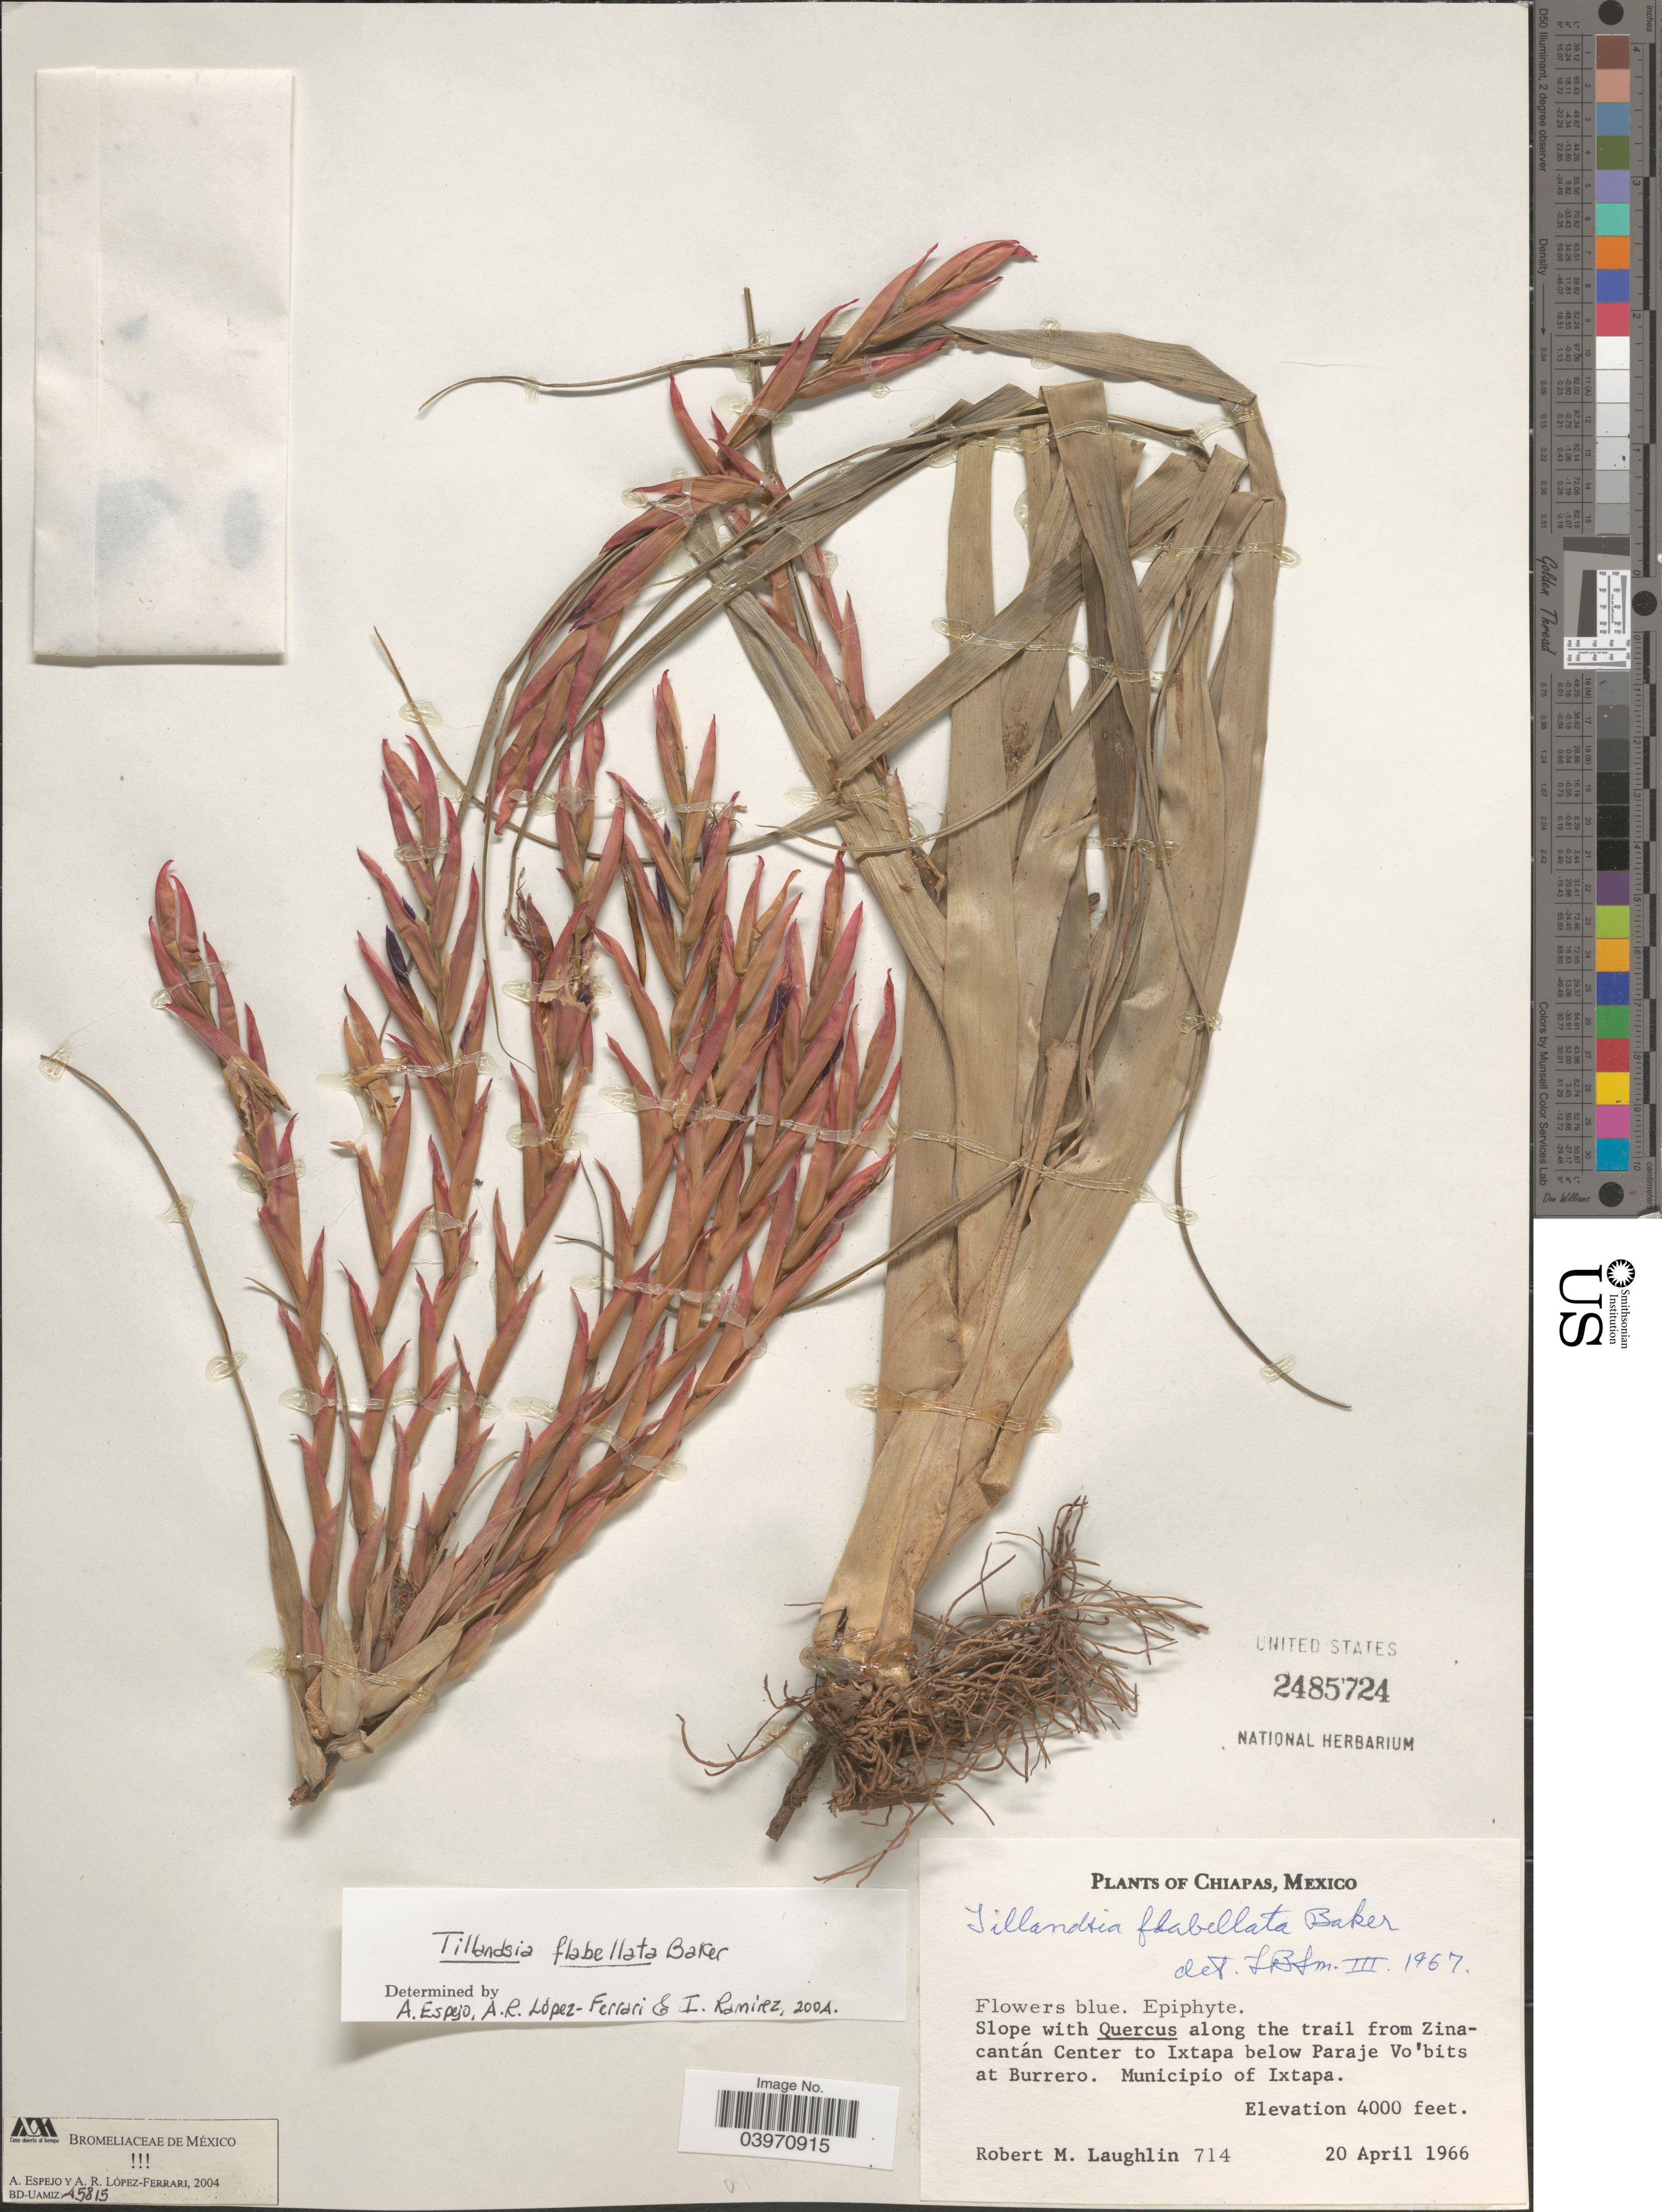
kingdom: Plantae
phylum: Tracheophyta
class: Liliopsida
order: Poales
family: Bromeliaceae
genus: Tillandsia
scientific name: Tillandsia flabellata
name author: Baker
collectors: R. M. Laughlin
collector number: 714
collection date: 1966-04-20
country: Mexico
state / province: Chiapas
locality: Along the trail from Zinacantán Center to Ixtapa below Paraje Vo'bits at Burrero. Municipio of Ixtapa.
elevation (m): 1219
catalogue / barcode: US 2485724